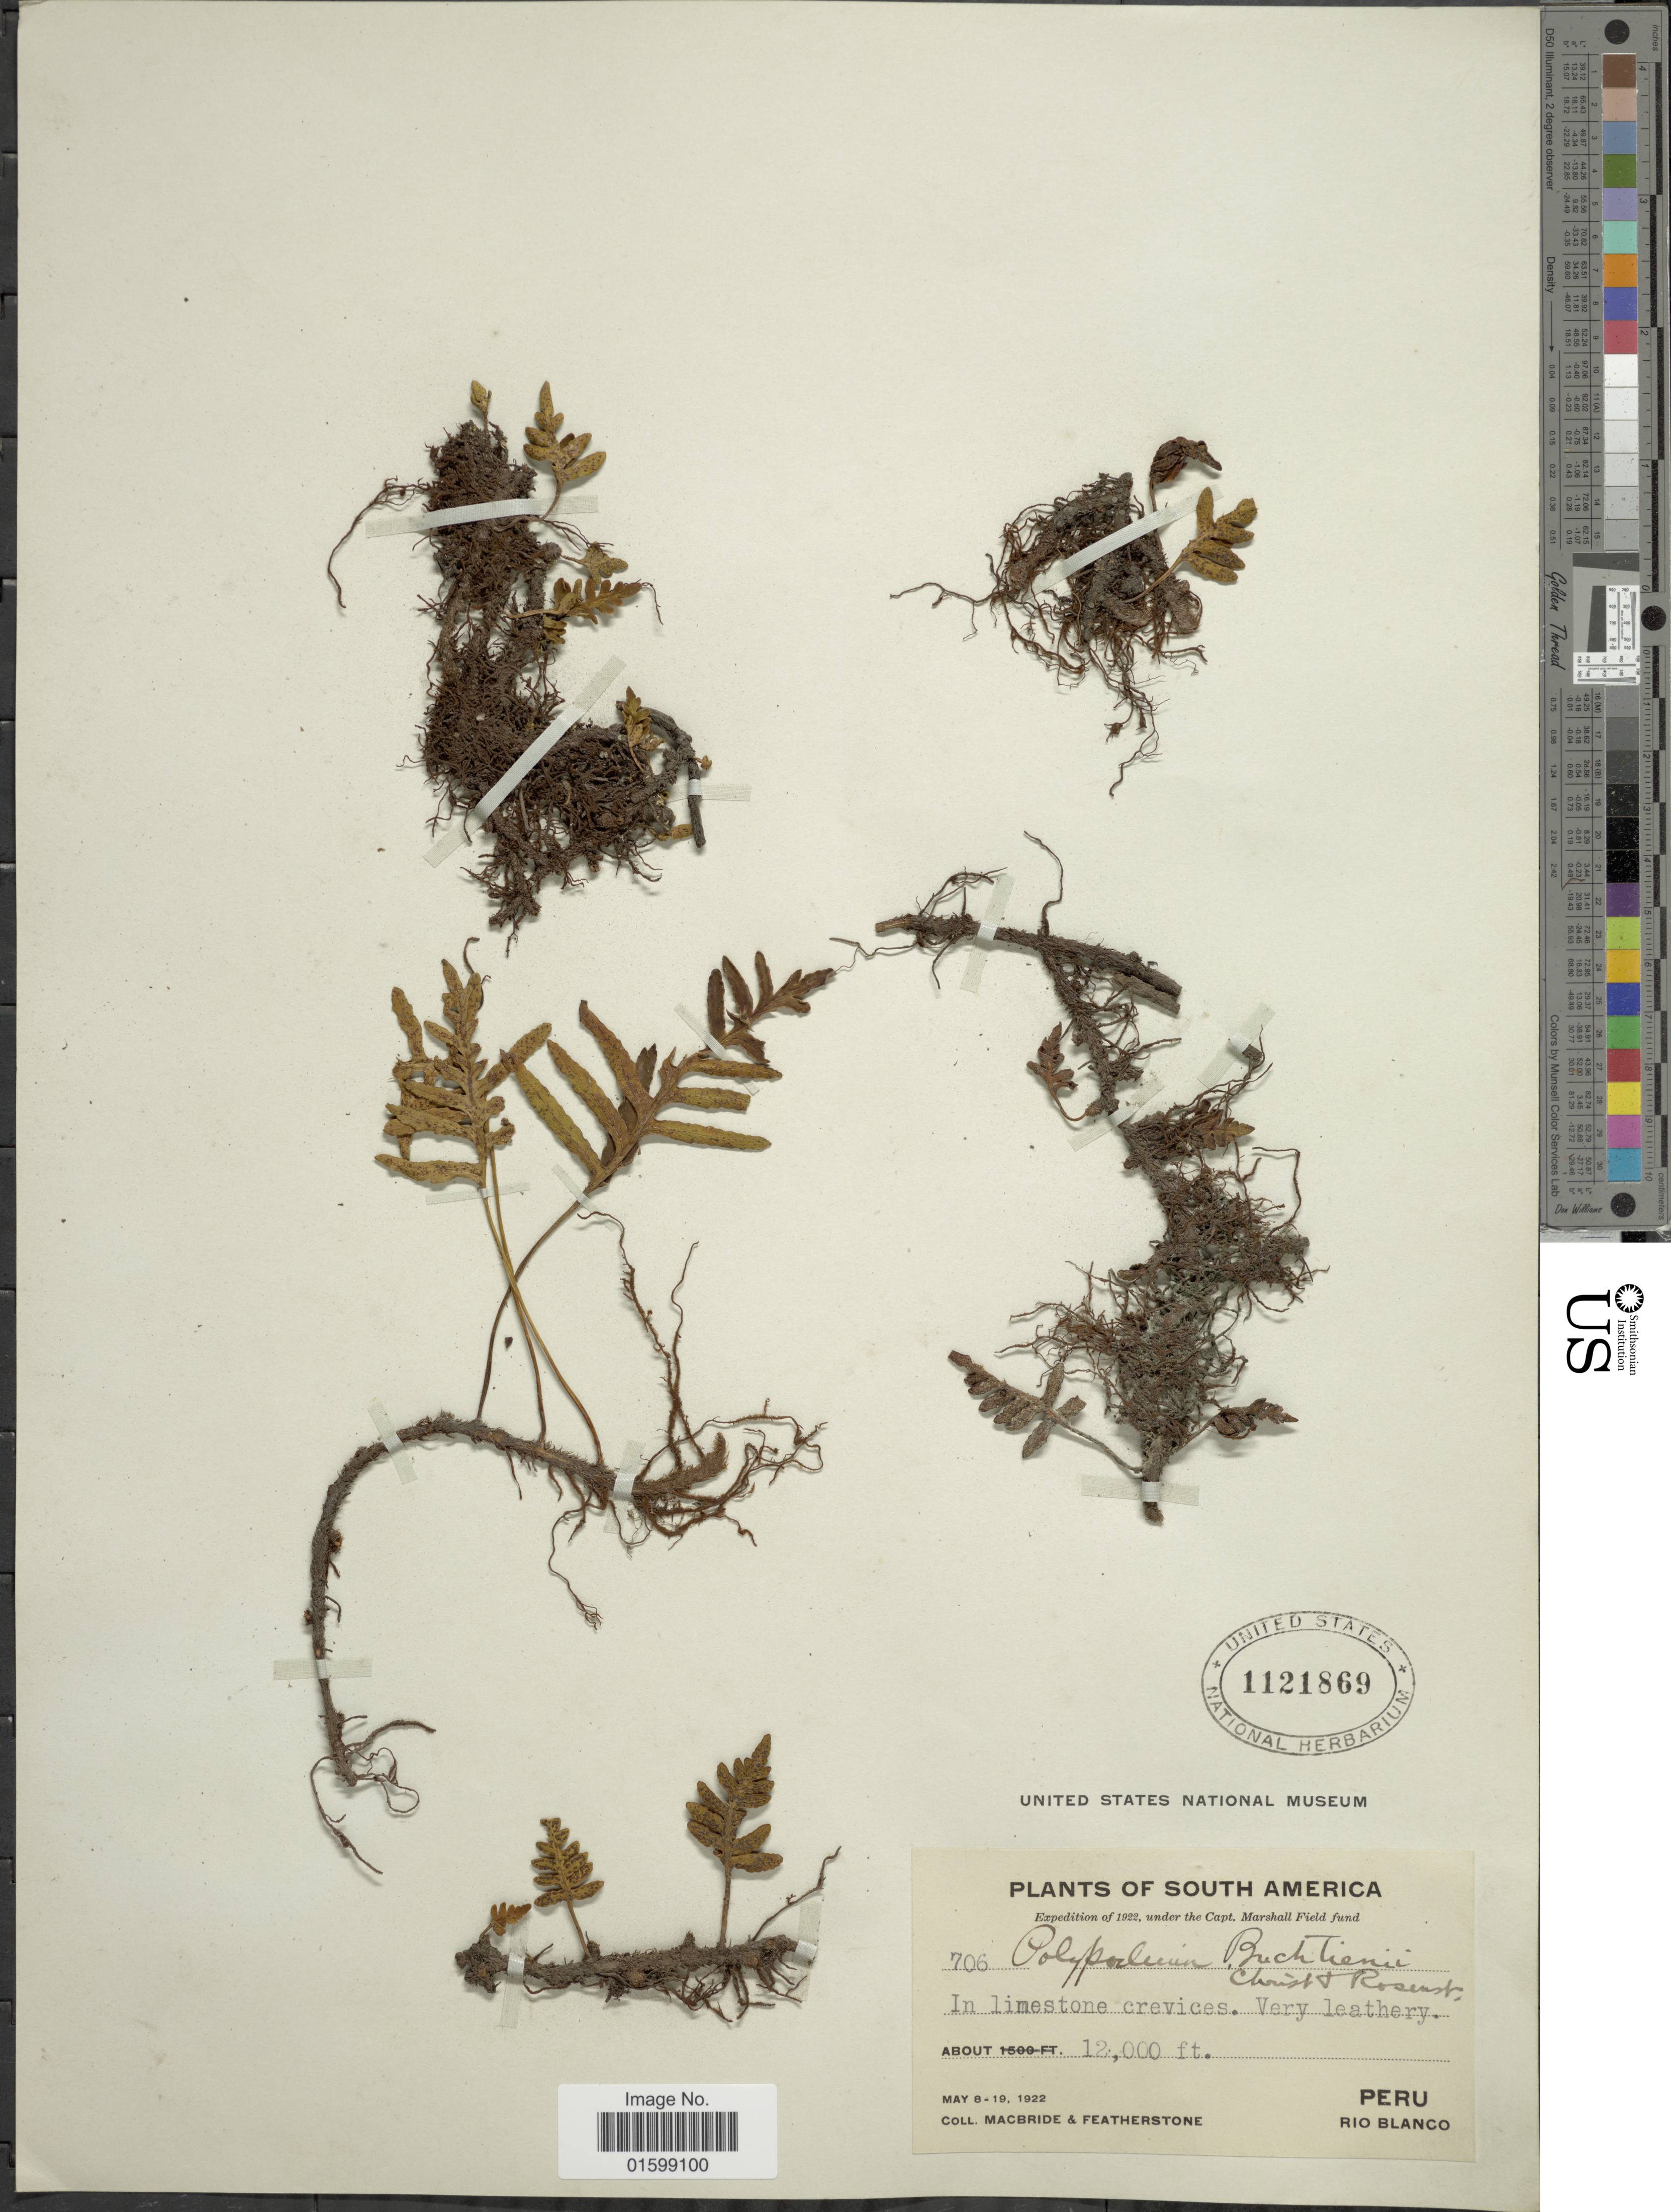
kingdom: Plantae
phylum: Tracheophyta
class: Polypodiopsida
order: Polypodiales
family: Polypodiaceae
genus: Pleopeltis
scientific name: Pleopeltis buchtienii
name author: (Christ & Rosenst.) A.R. Sm.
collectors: Macbride, -- & -. Featherstone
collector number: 706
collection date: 1922-05-08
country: Peru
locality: South America, in limesotne crevices, very leathery, Rio Blanco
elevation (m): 3658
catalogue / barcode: US 1121869